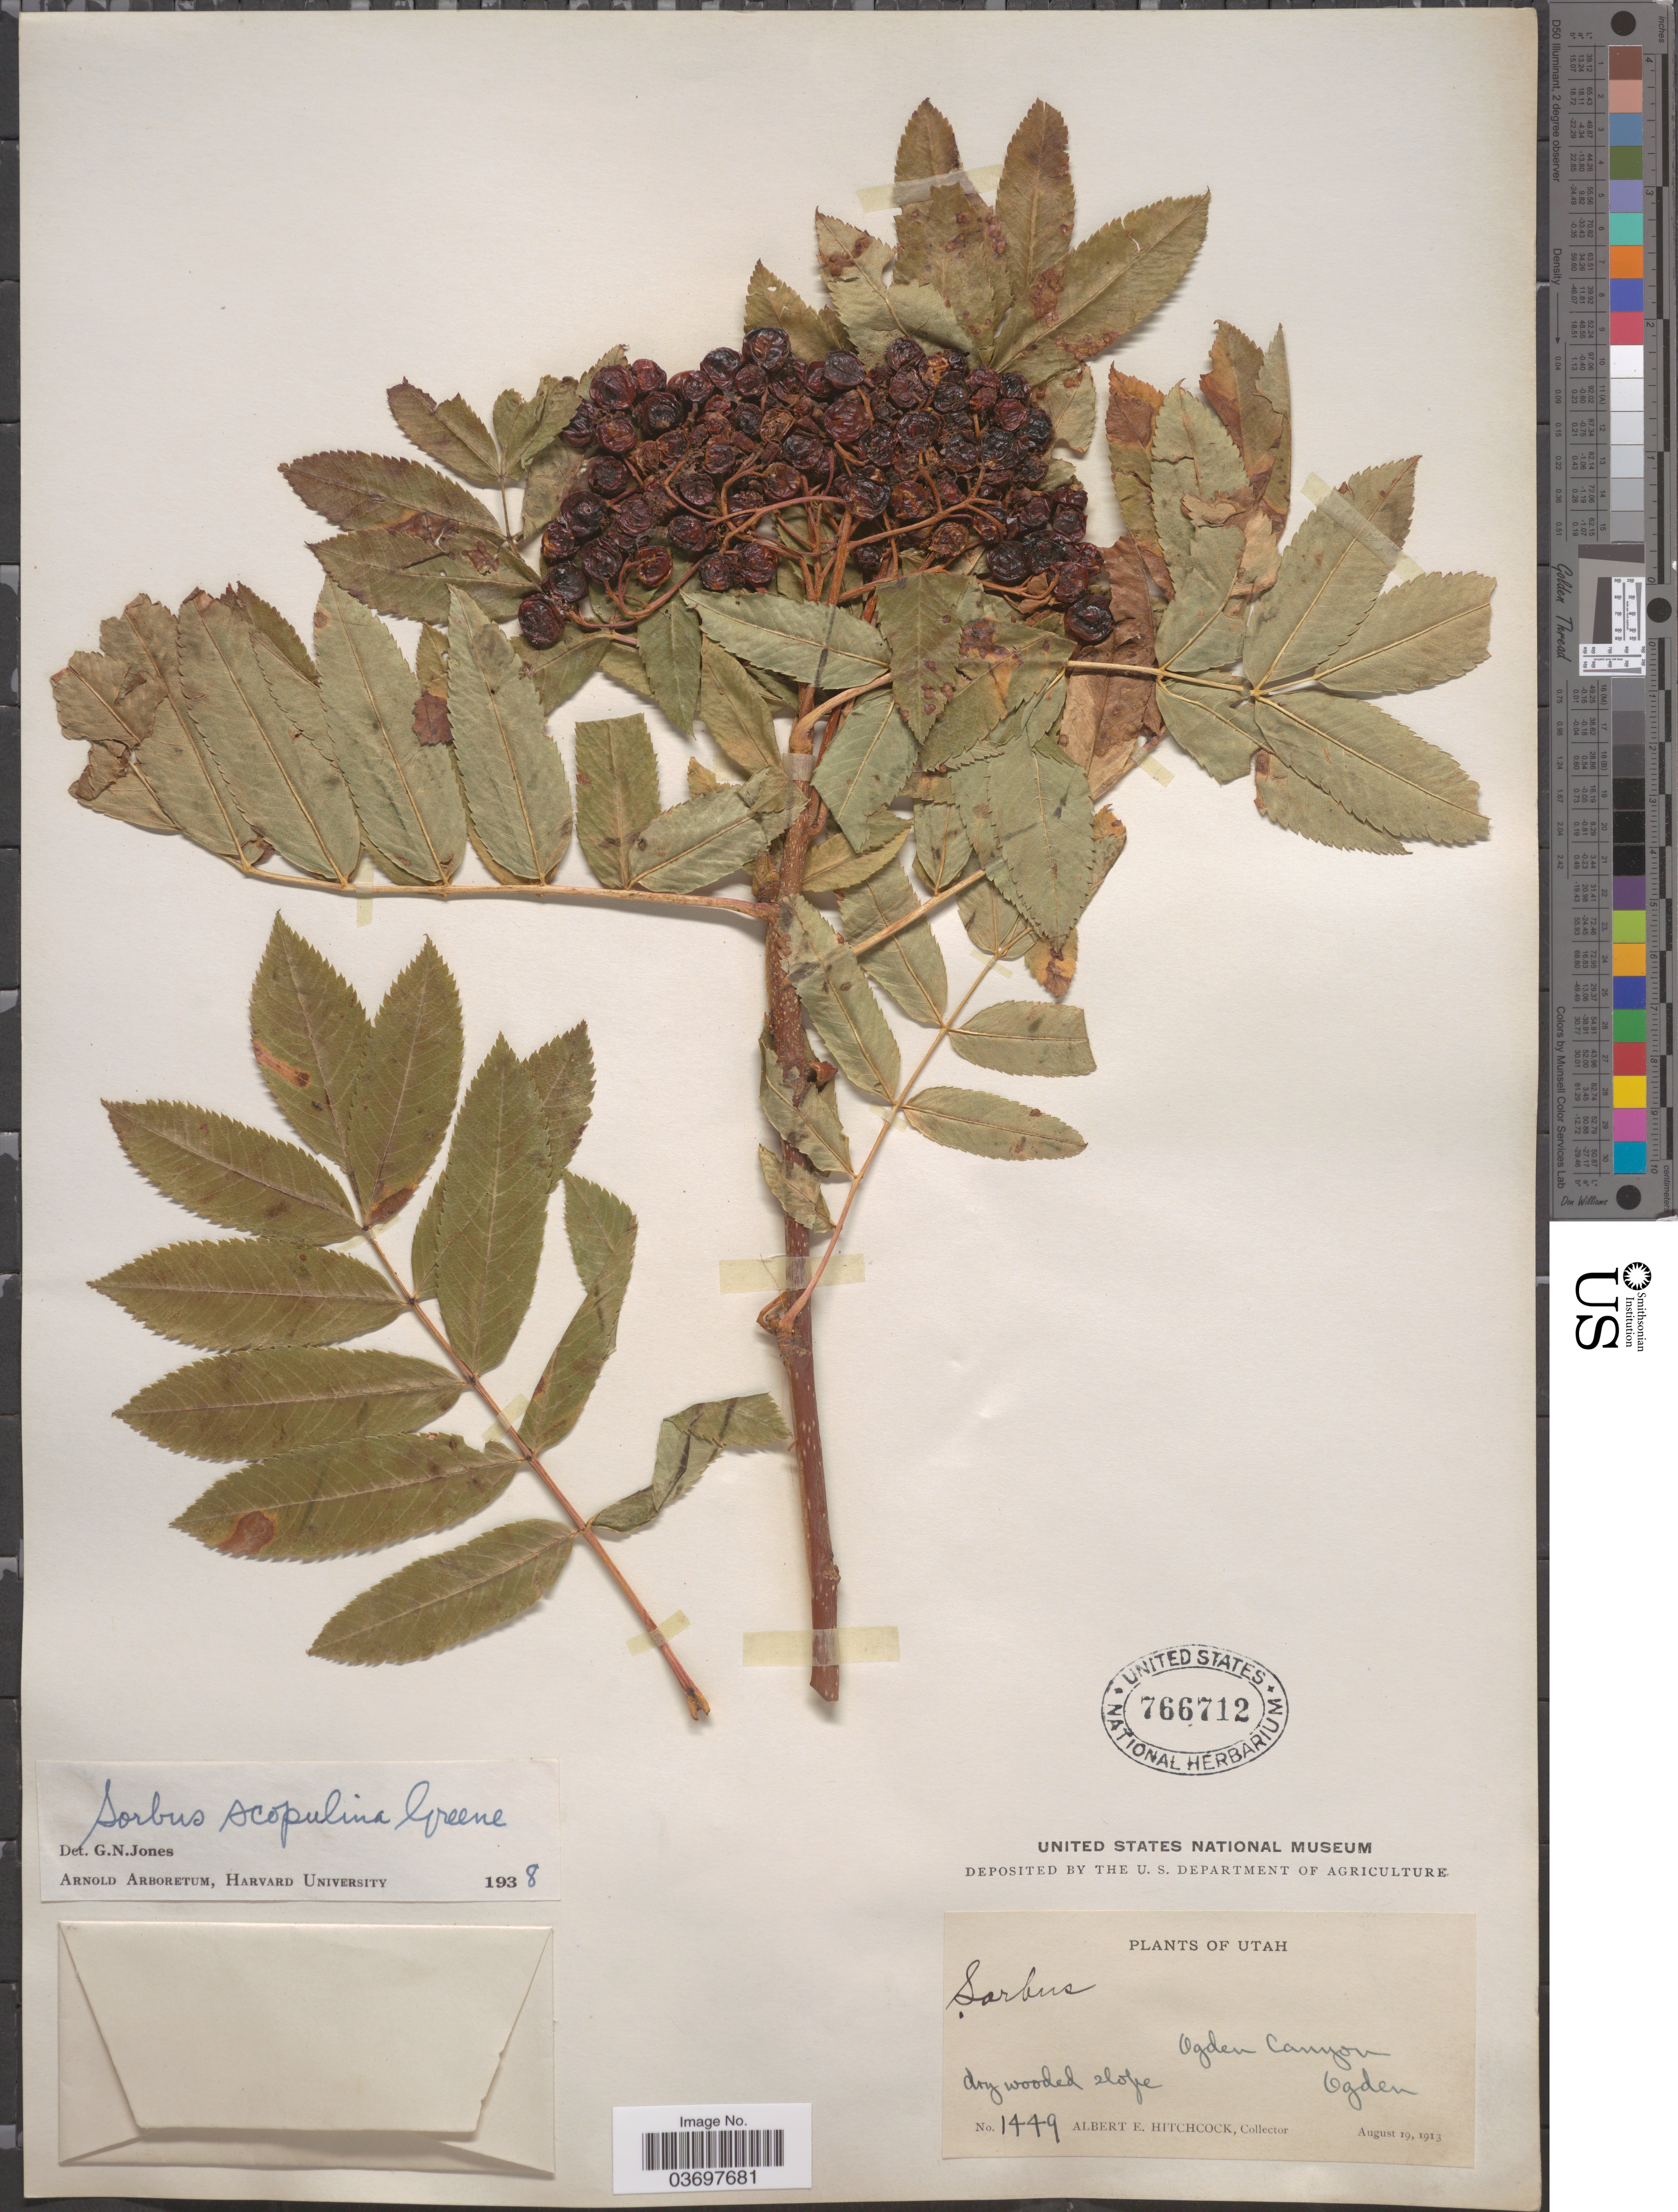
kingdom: Plantae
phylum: Tracheophyta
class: Magnoliopsida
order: Rosales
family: Rosaceae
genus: Sorbus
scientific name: Sorbus scopulina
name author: Greene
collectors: A. Hitchcock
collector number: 1449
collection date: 1913-08-19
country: United States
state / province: Utah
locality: Ogden Canyon, Ogden.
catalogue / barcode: US 766712